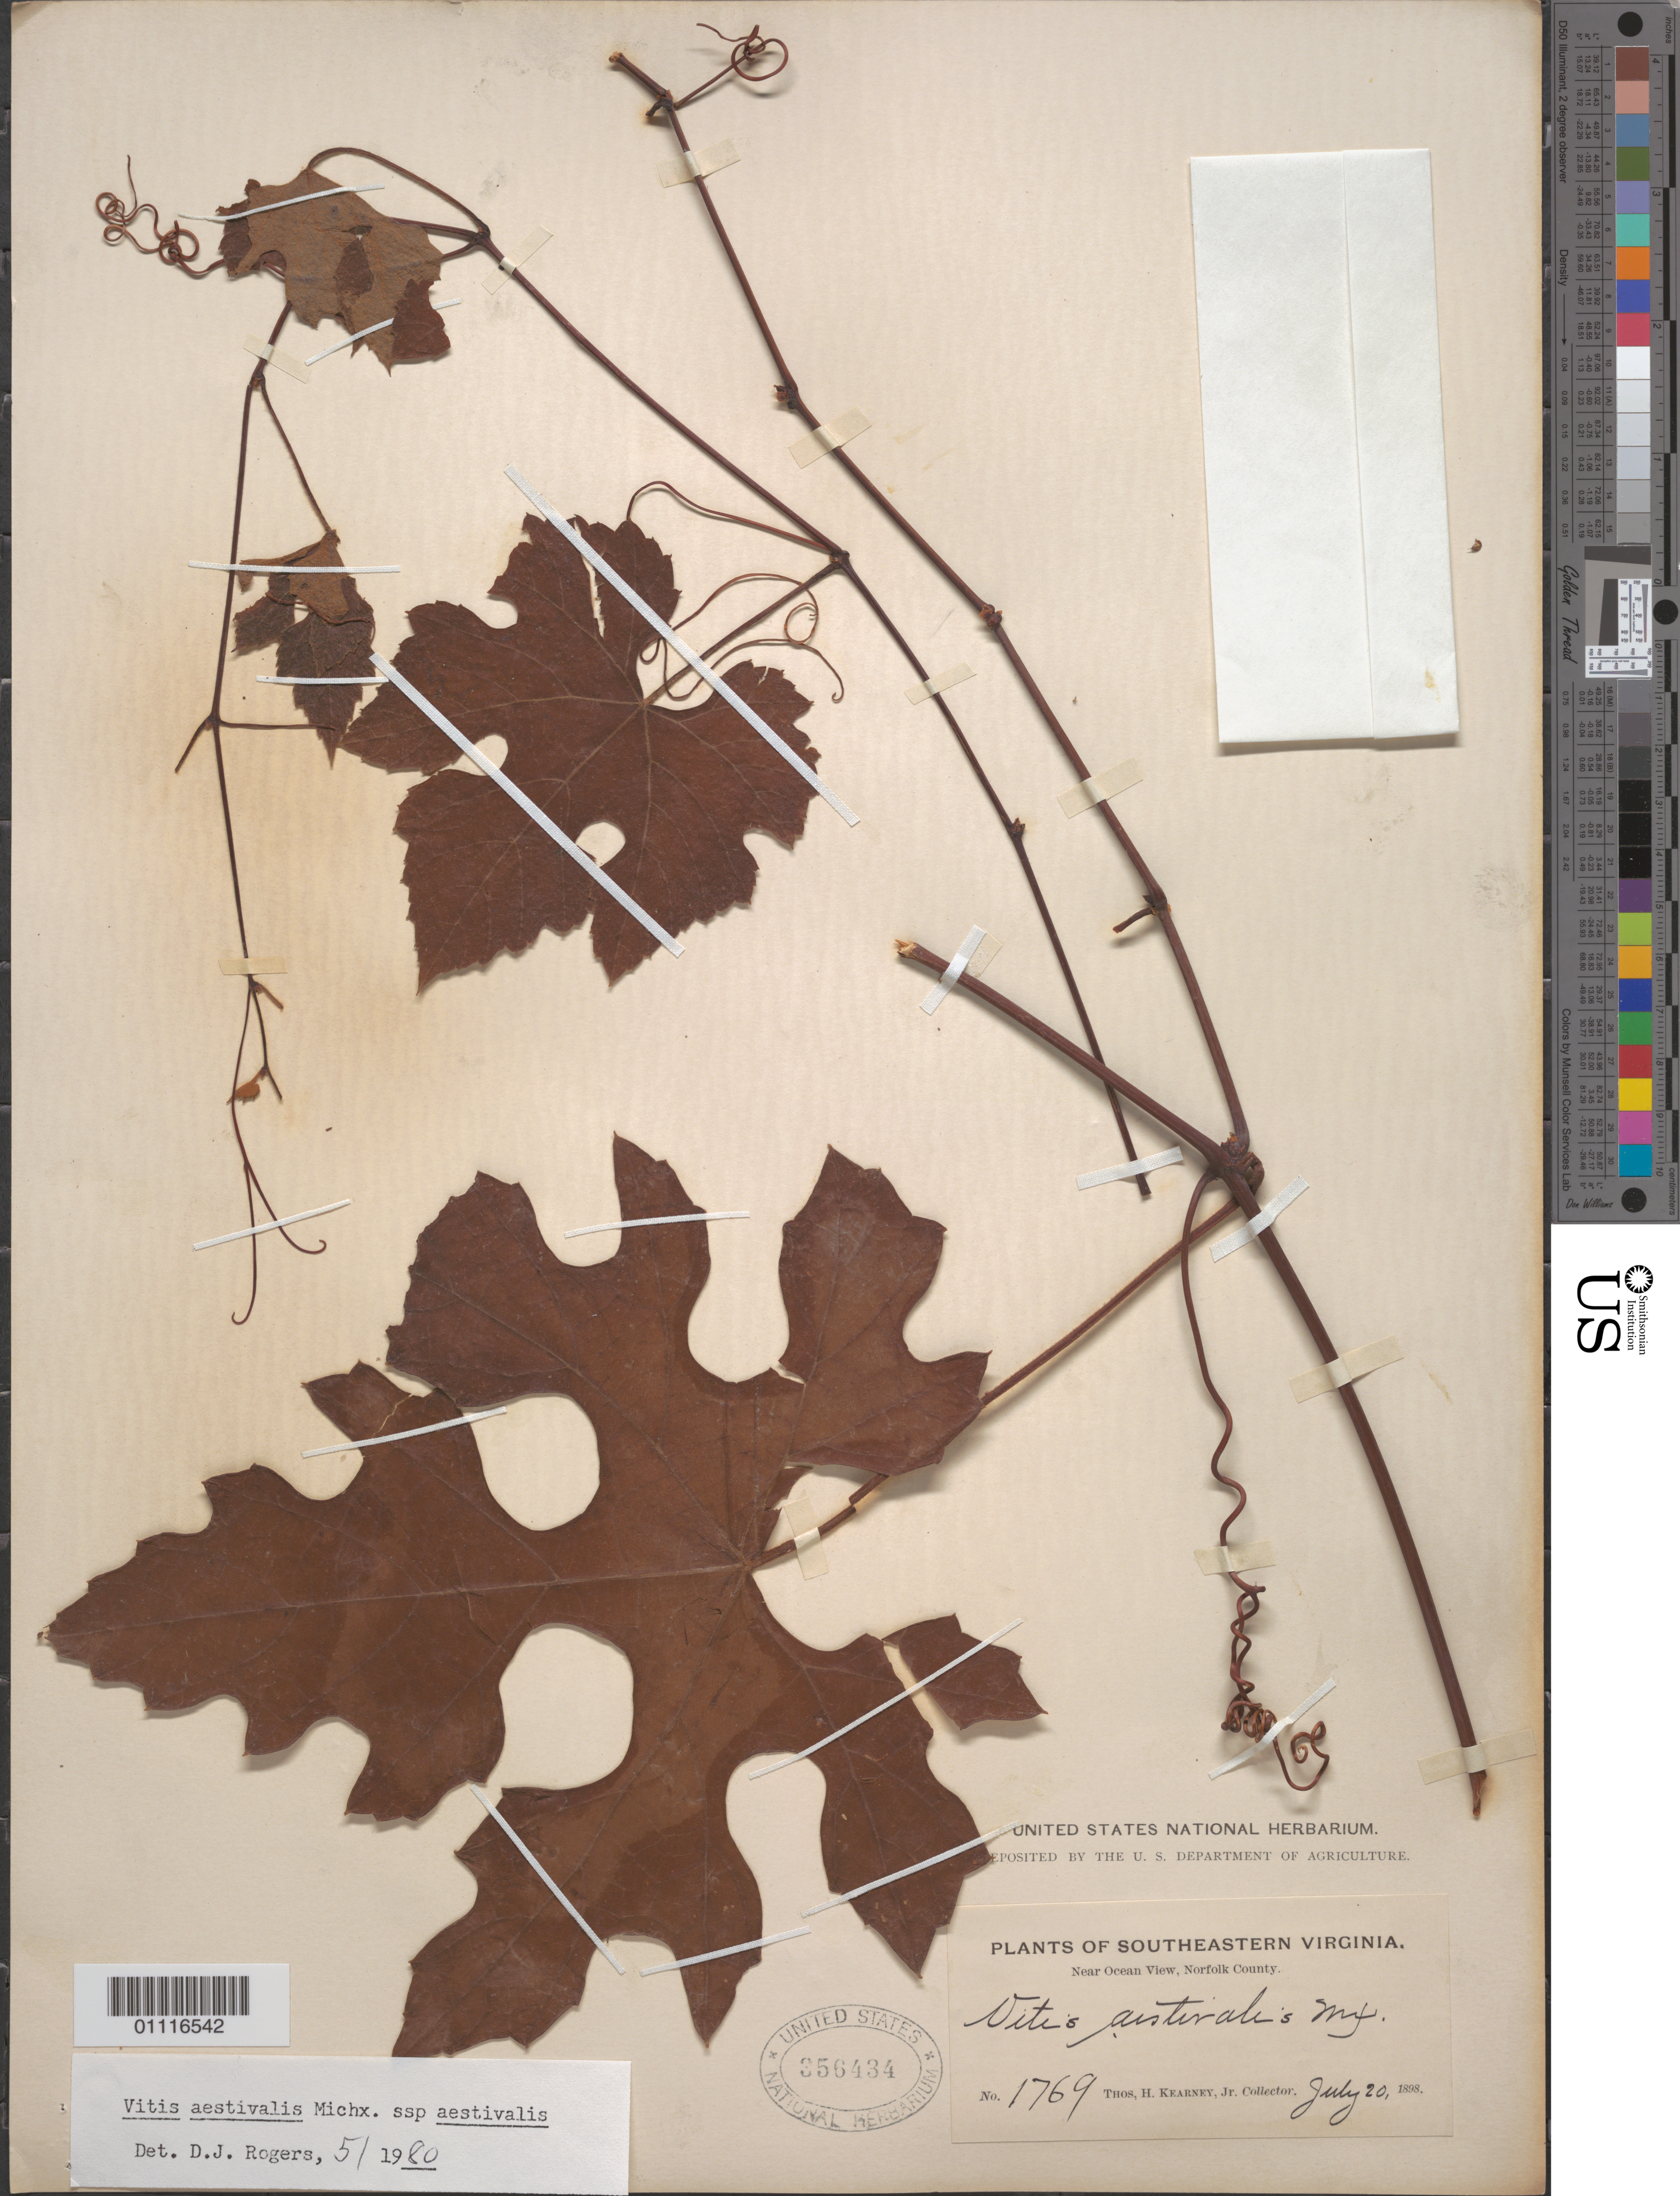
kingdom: Plantae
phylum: Tracheophyta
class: Magnoliopsida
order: Vitales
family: Vitaceae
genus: Vitis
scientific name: Vitis aestivalis subsp. aestivalis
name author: Michx.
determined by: Rogers, D. J.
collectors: T. H. Kearney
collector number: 1769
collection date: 1898-07-20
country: United States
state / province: Virginia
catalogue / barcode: US 356434